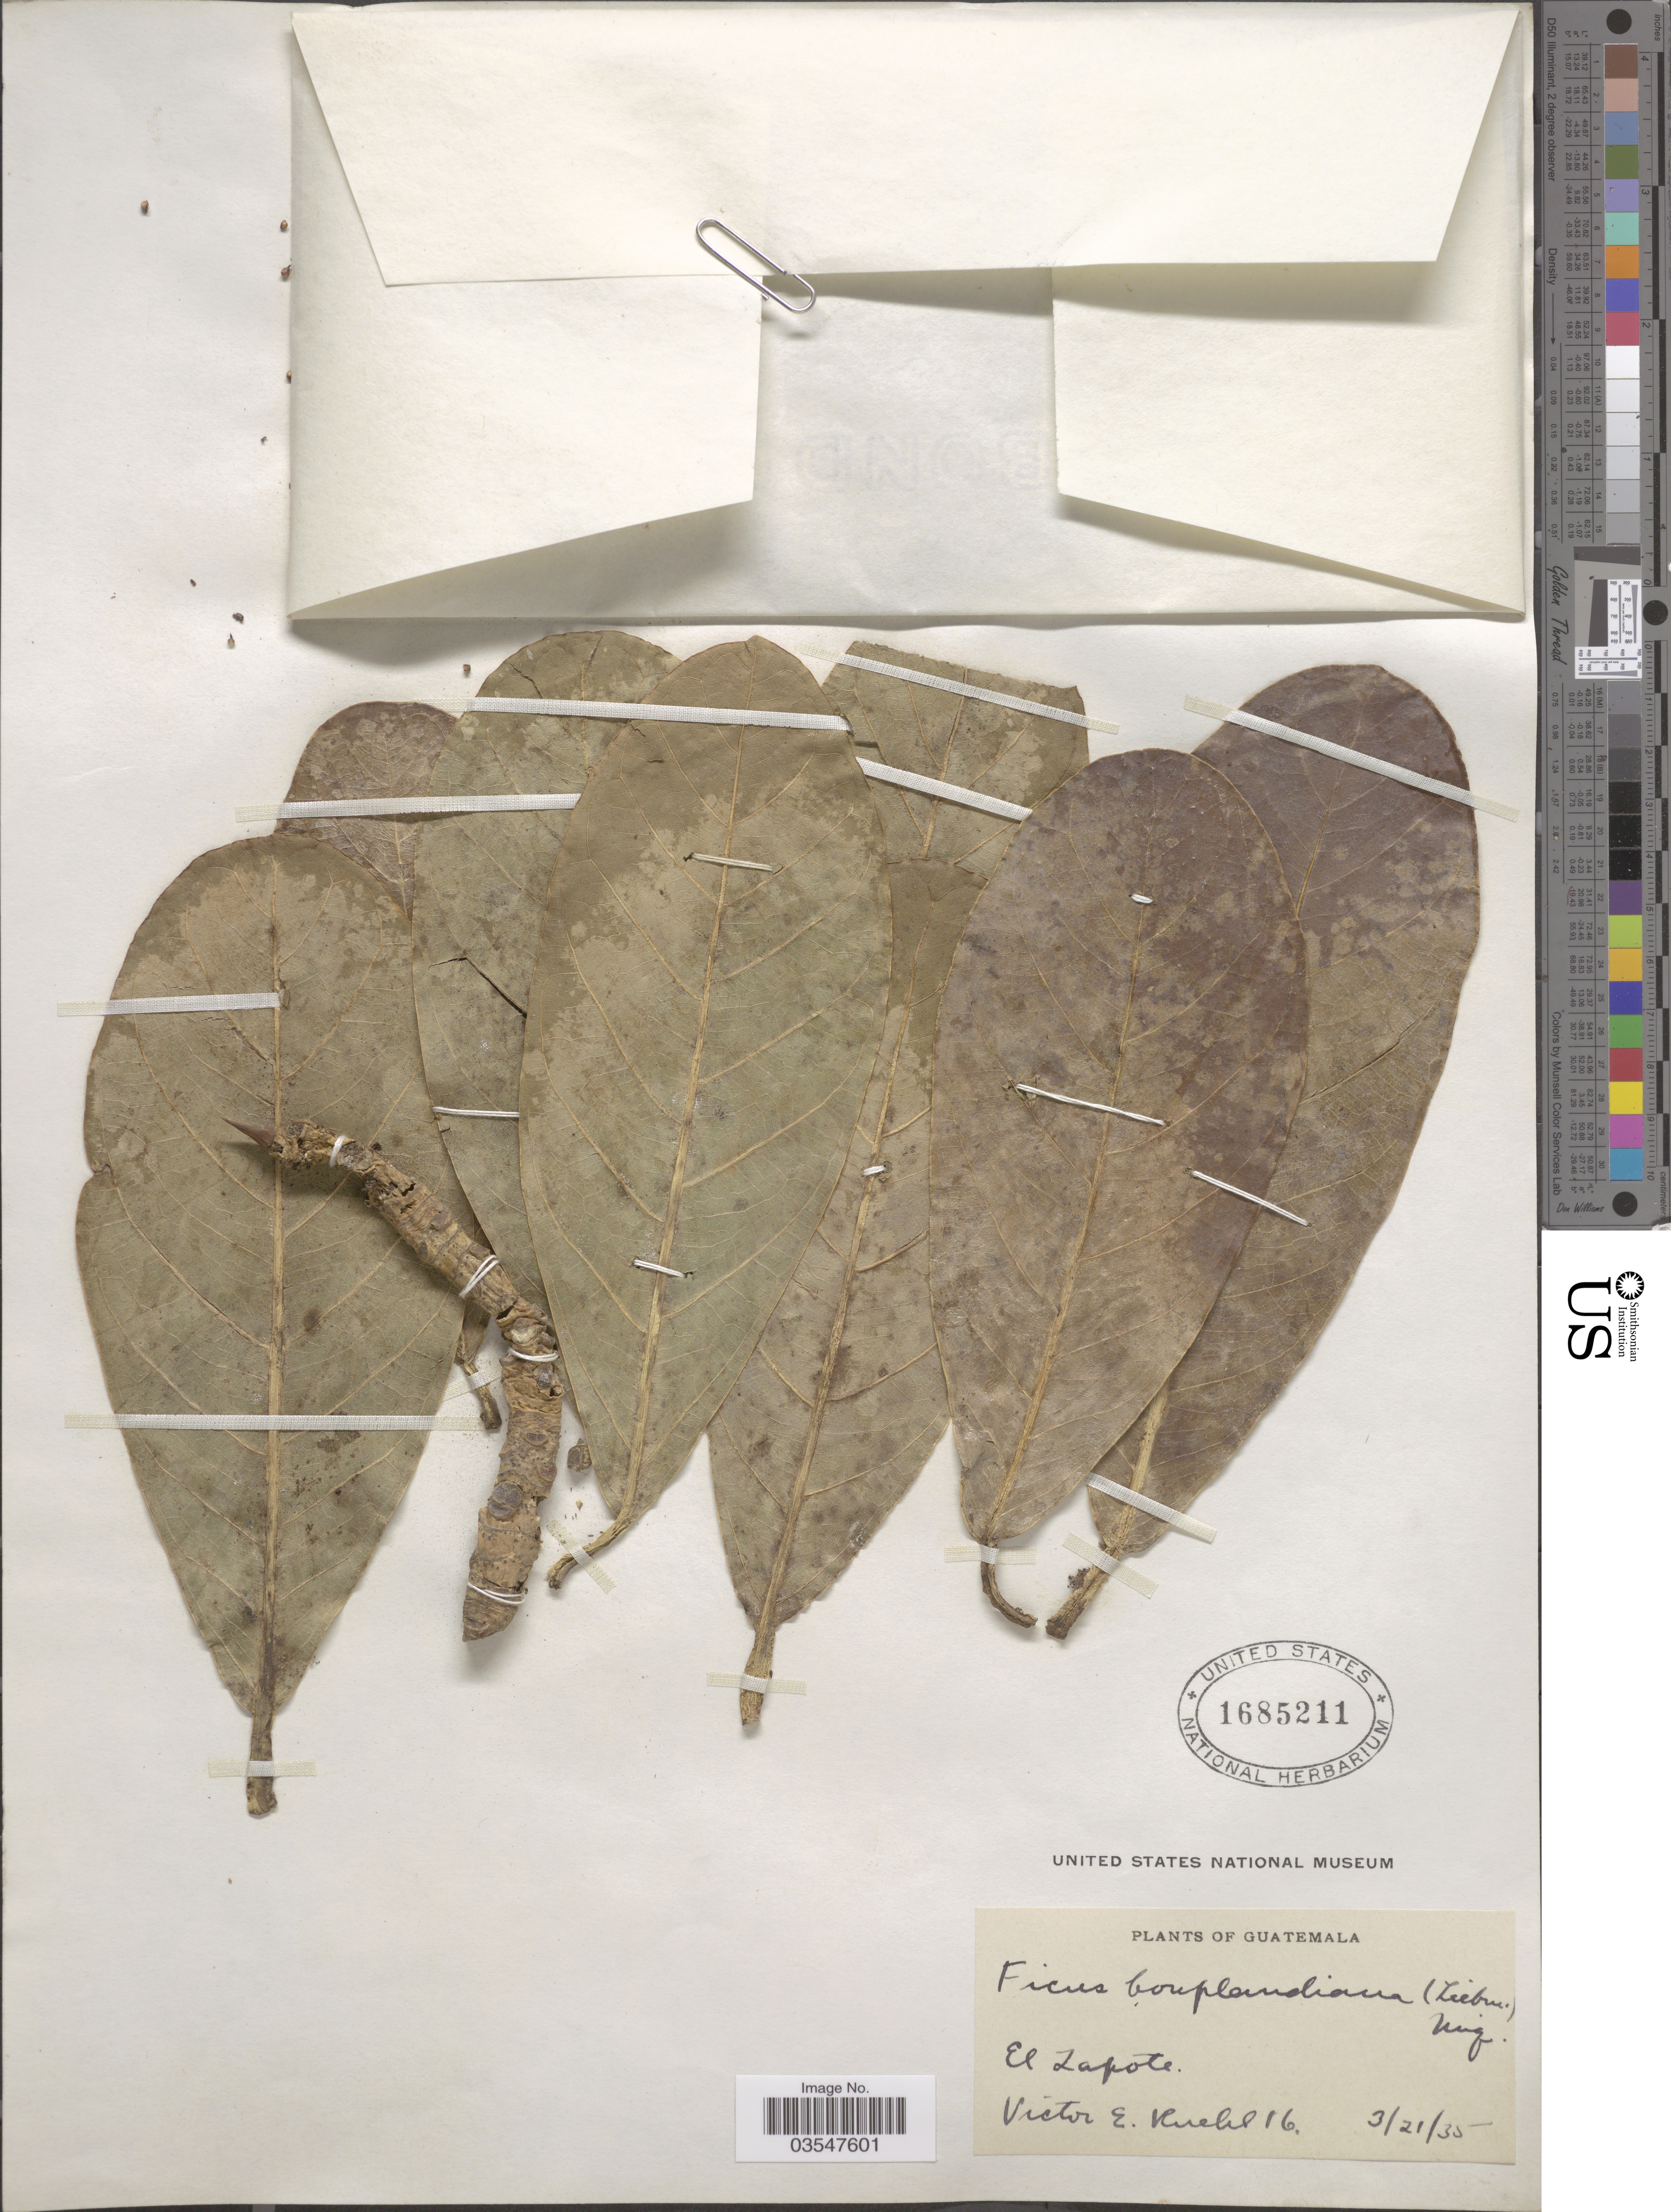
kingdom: Plantae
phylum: Tracheophyta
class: Magnoliopsida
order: Rosales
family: Moraceae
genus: Ficus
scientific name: Ficus obtusifolia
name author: Kunth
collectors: V. Ruehl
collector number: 16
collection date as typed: Transcribed d/m/y: 21/3/35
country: Guatemala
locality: El Zapote.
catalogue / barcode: US 1685211